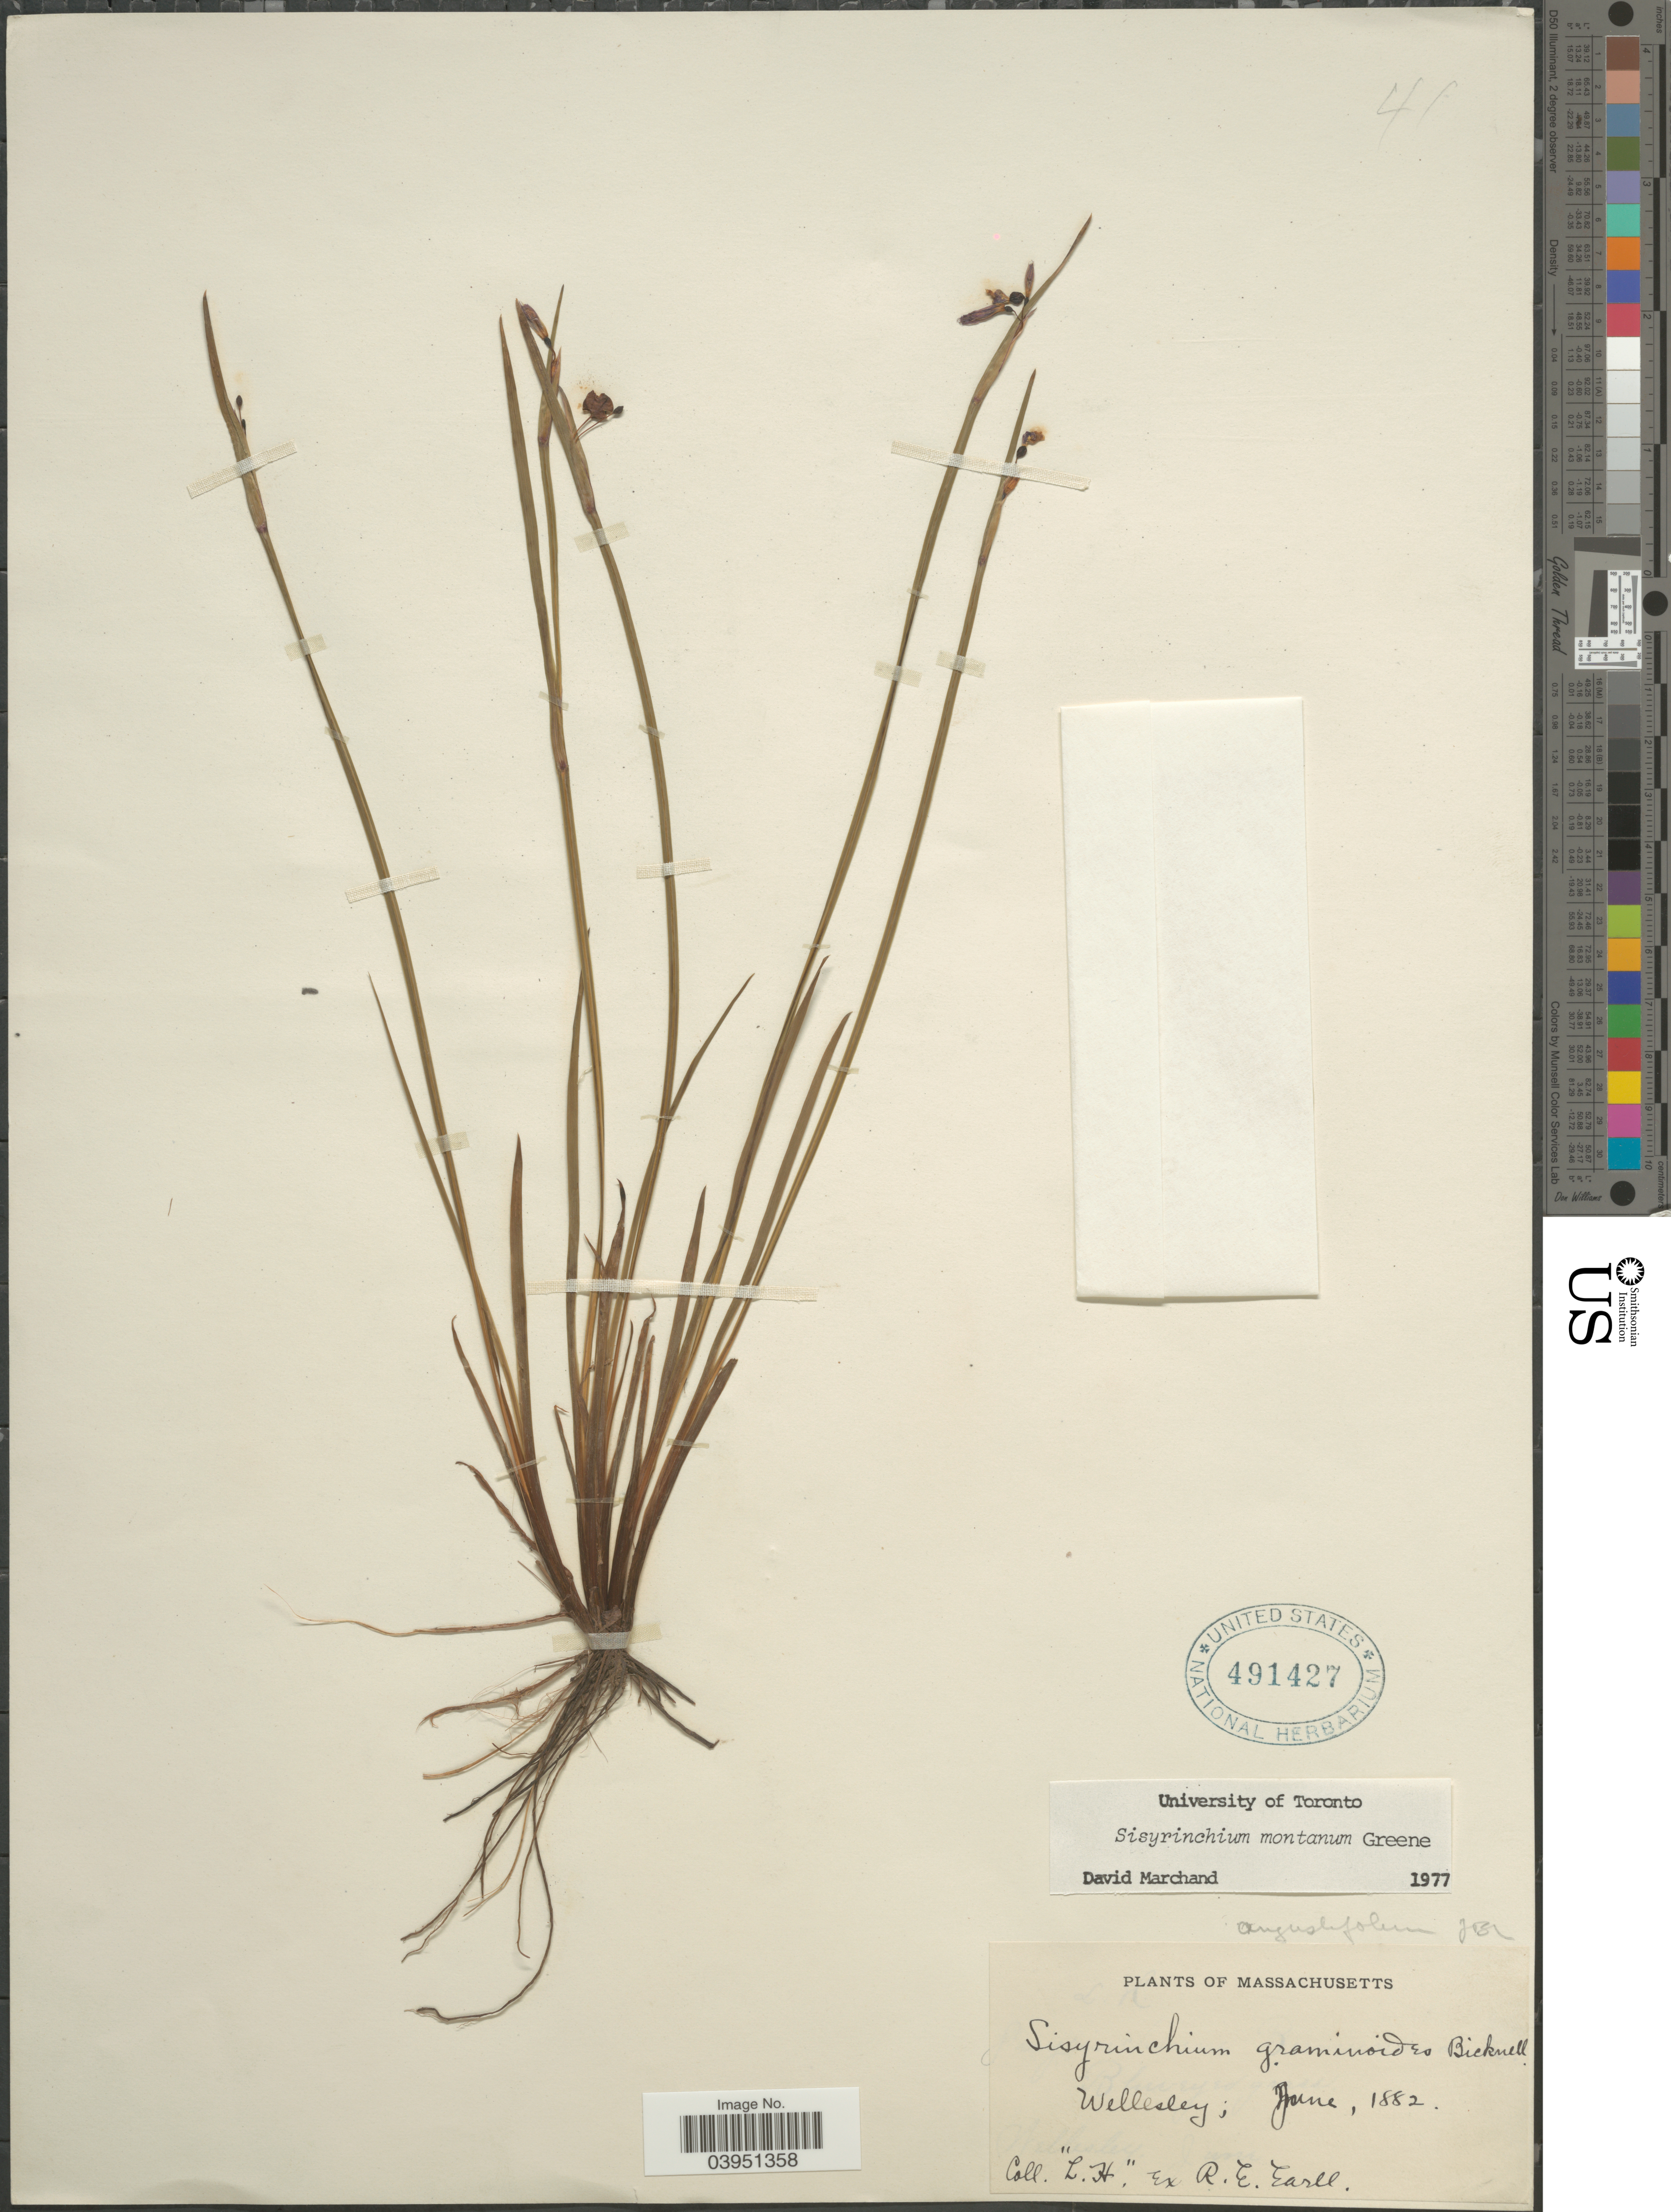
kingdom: Plantae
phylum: Tracheophyta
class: Liliopsida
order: Asparagales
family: Iridaceae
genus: Sisyrinchium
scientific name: Sisyrinchium montanum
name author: Greene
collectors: L. H.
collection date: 1882-06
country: United States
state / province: Massachusetts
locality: Wellesley.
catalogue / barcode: US 491427